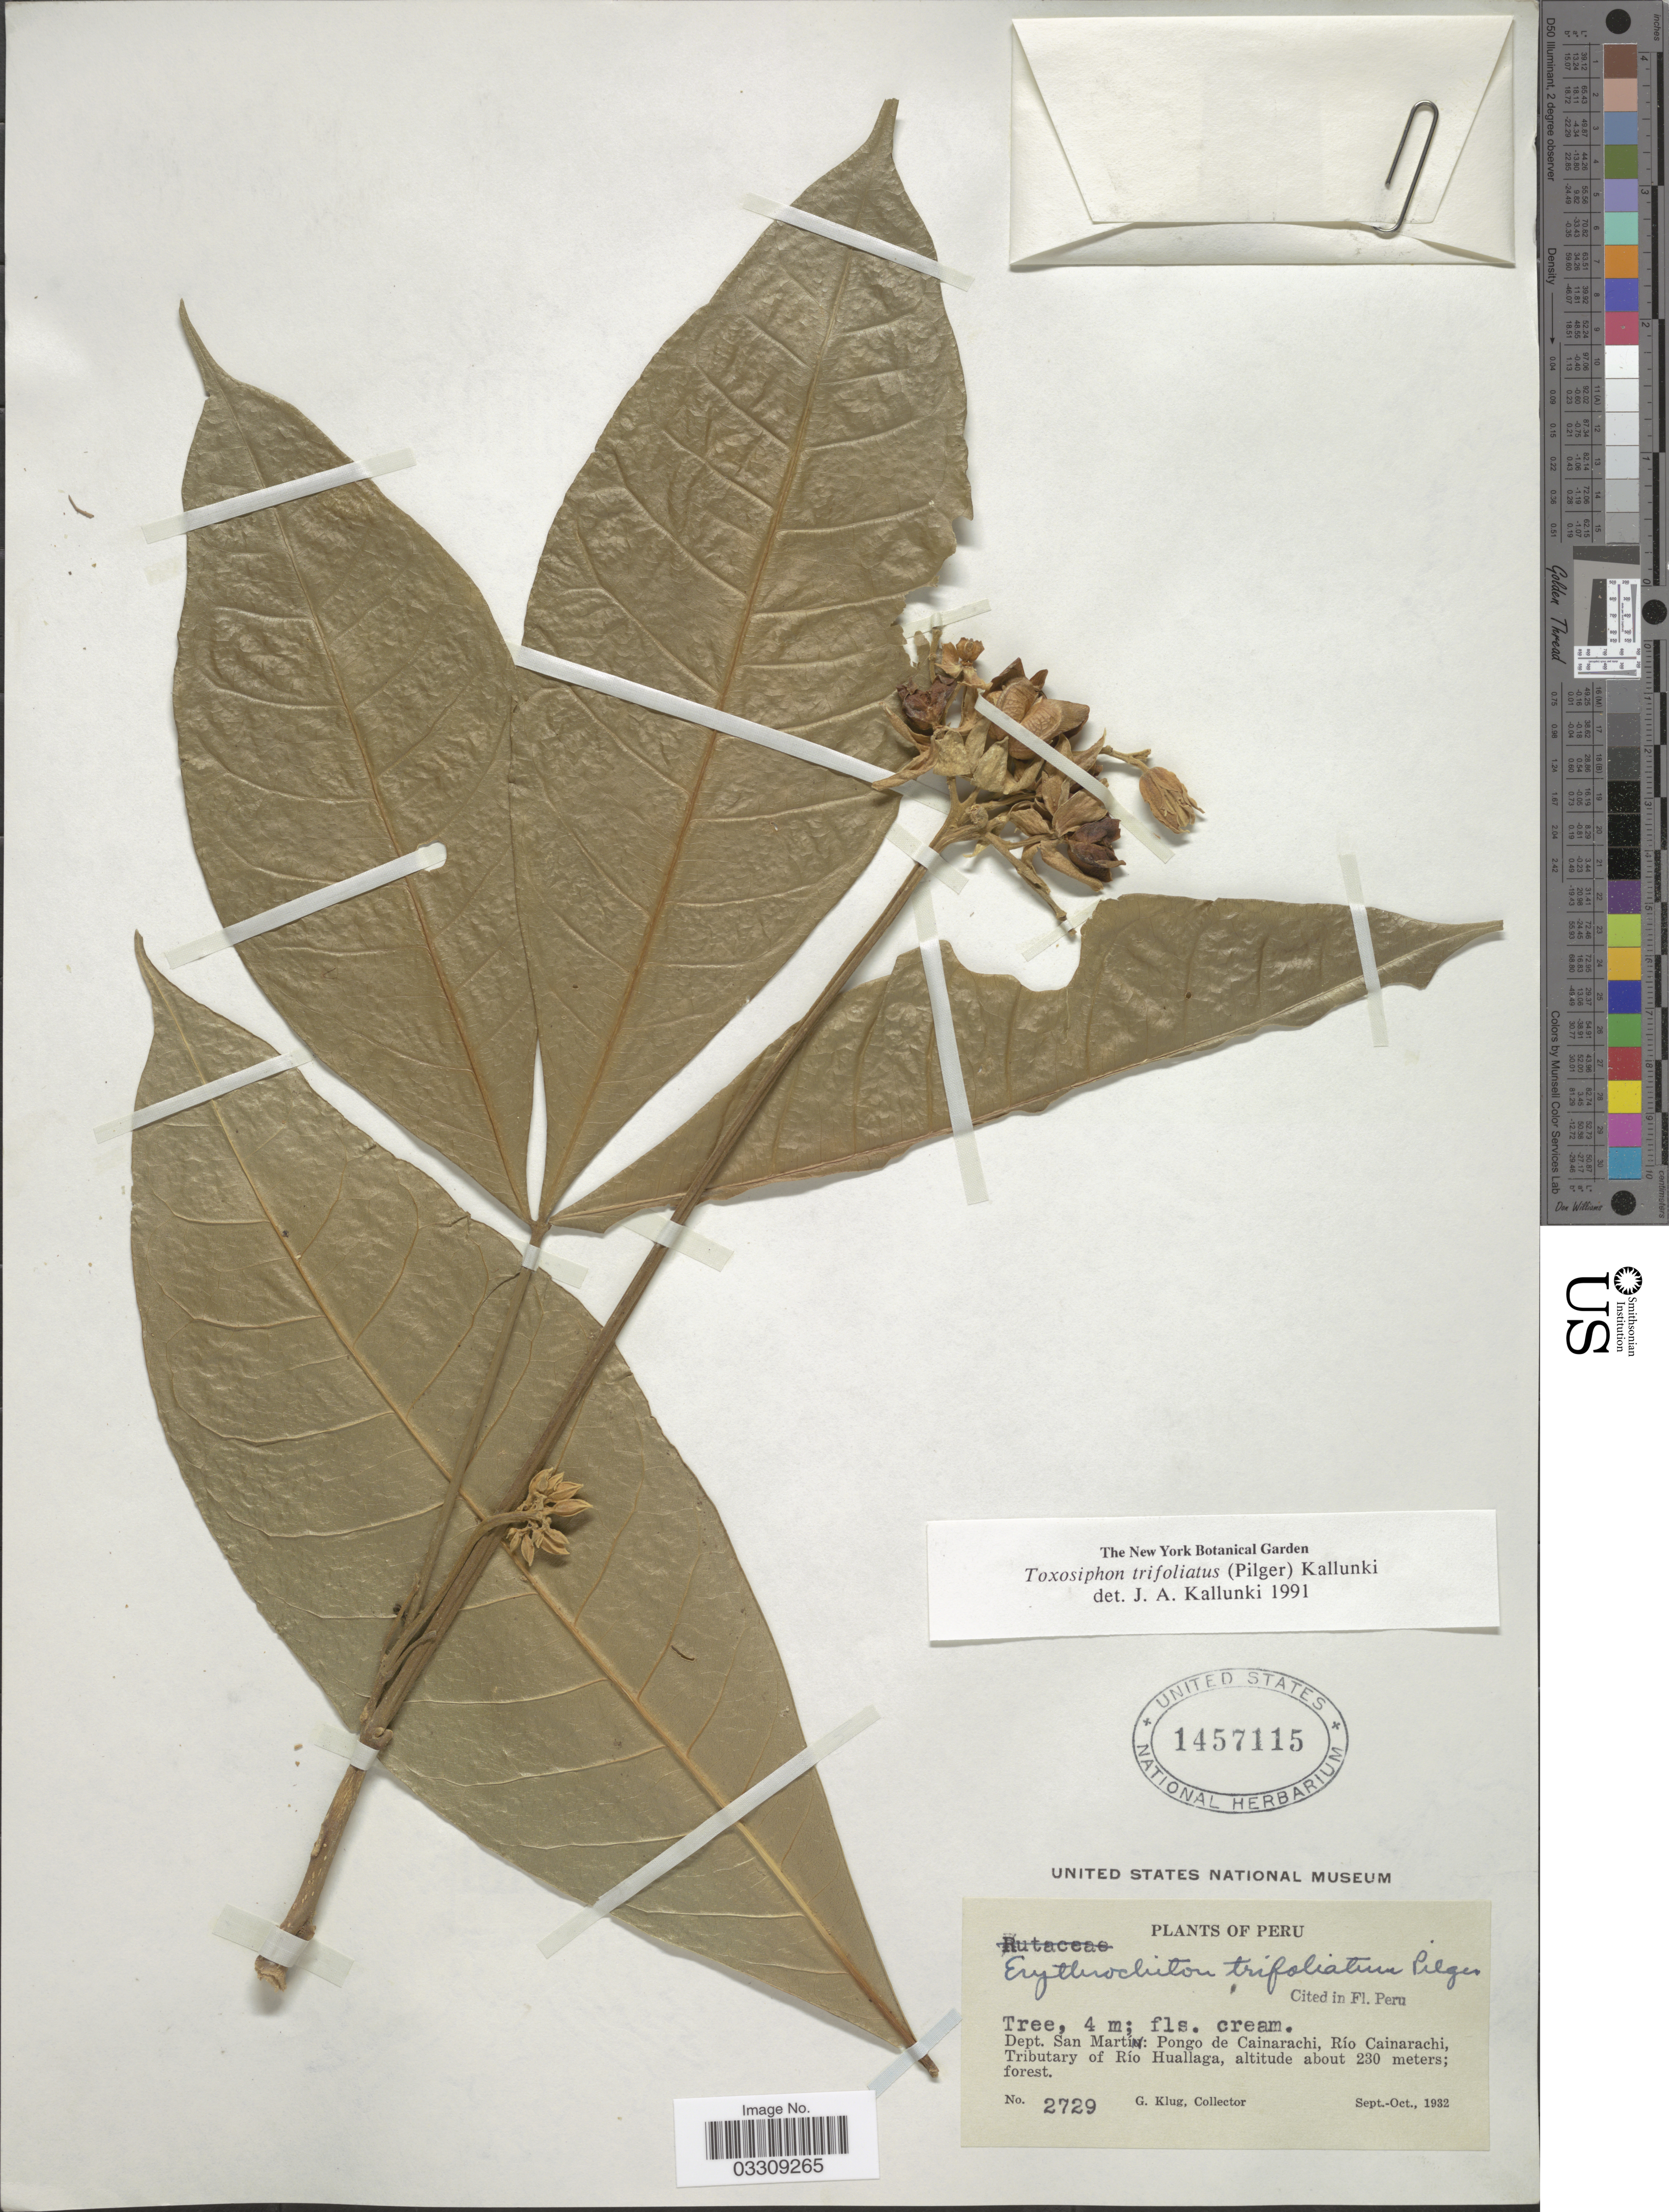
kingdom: Plantae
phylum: Tracheophyta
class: Magnoliopsida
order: Sapindales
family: Rutaceae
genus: Toxosiphon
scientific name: Toxosiphon trifoliatus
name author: (Pilg.) Kallunki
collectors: G. Klug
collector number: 2729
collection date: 1932-09/1932-10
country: Peru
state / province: San Martín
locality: Dept. San Martín: Pongo de Cainarachi, Río Cainarachi, Tributary of Río Huallaga.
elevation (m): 230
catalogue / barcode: US 1457115